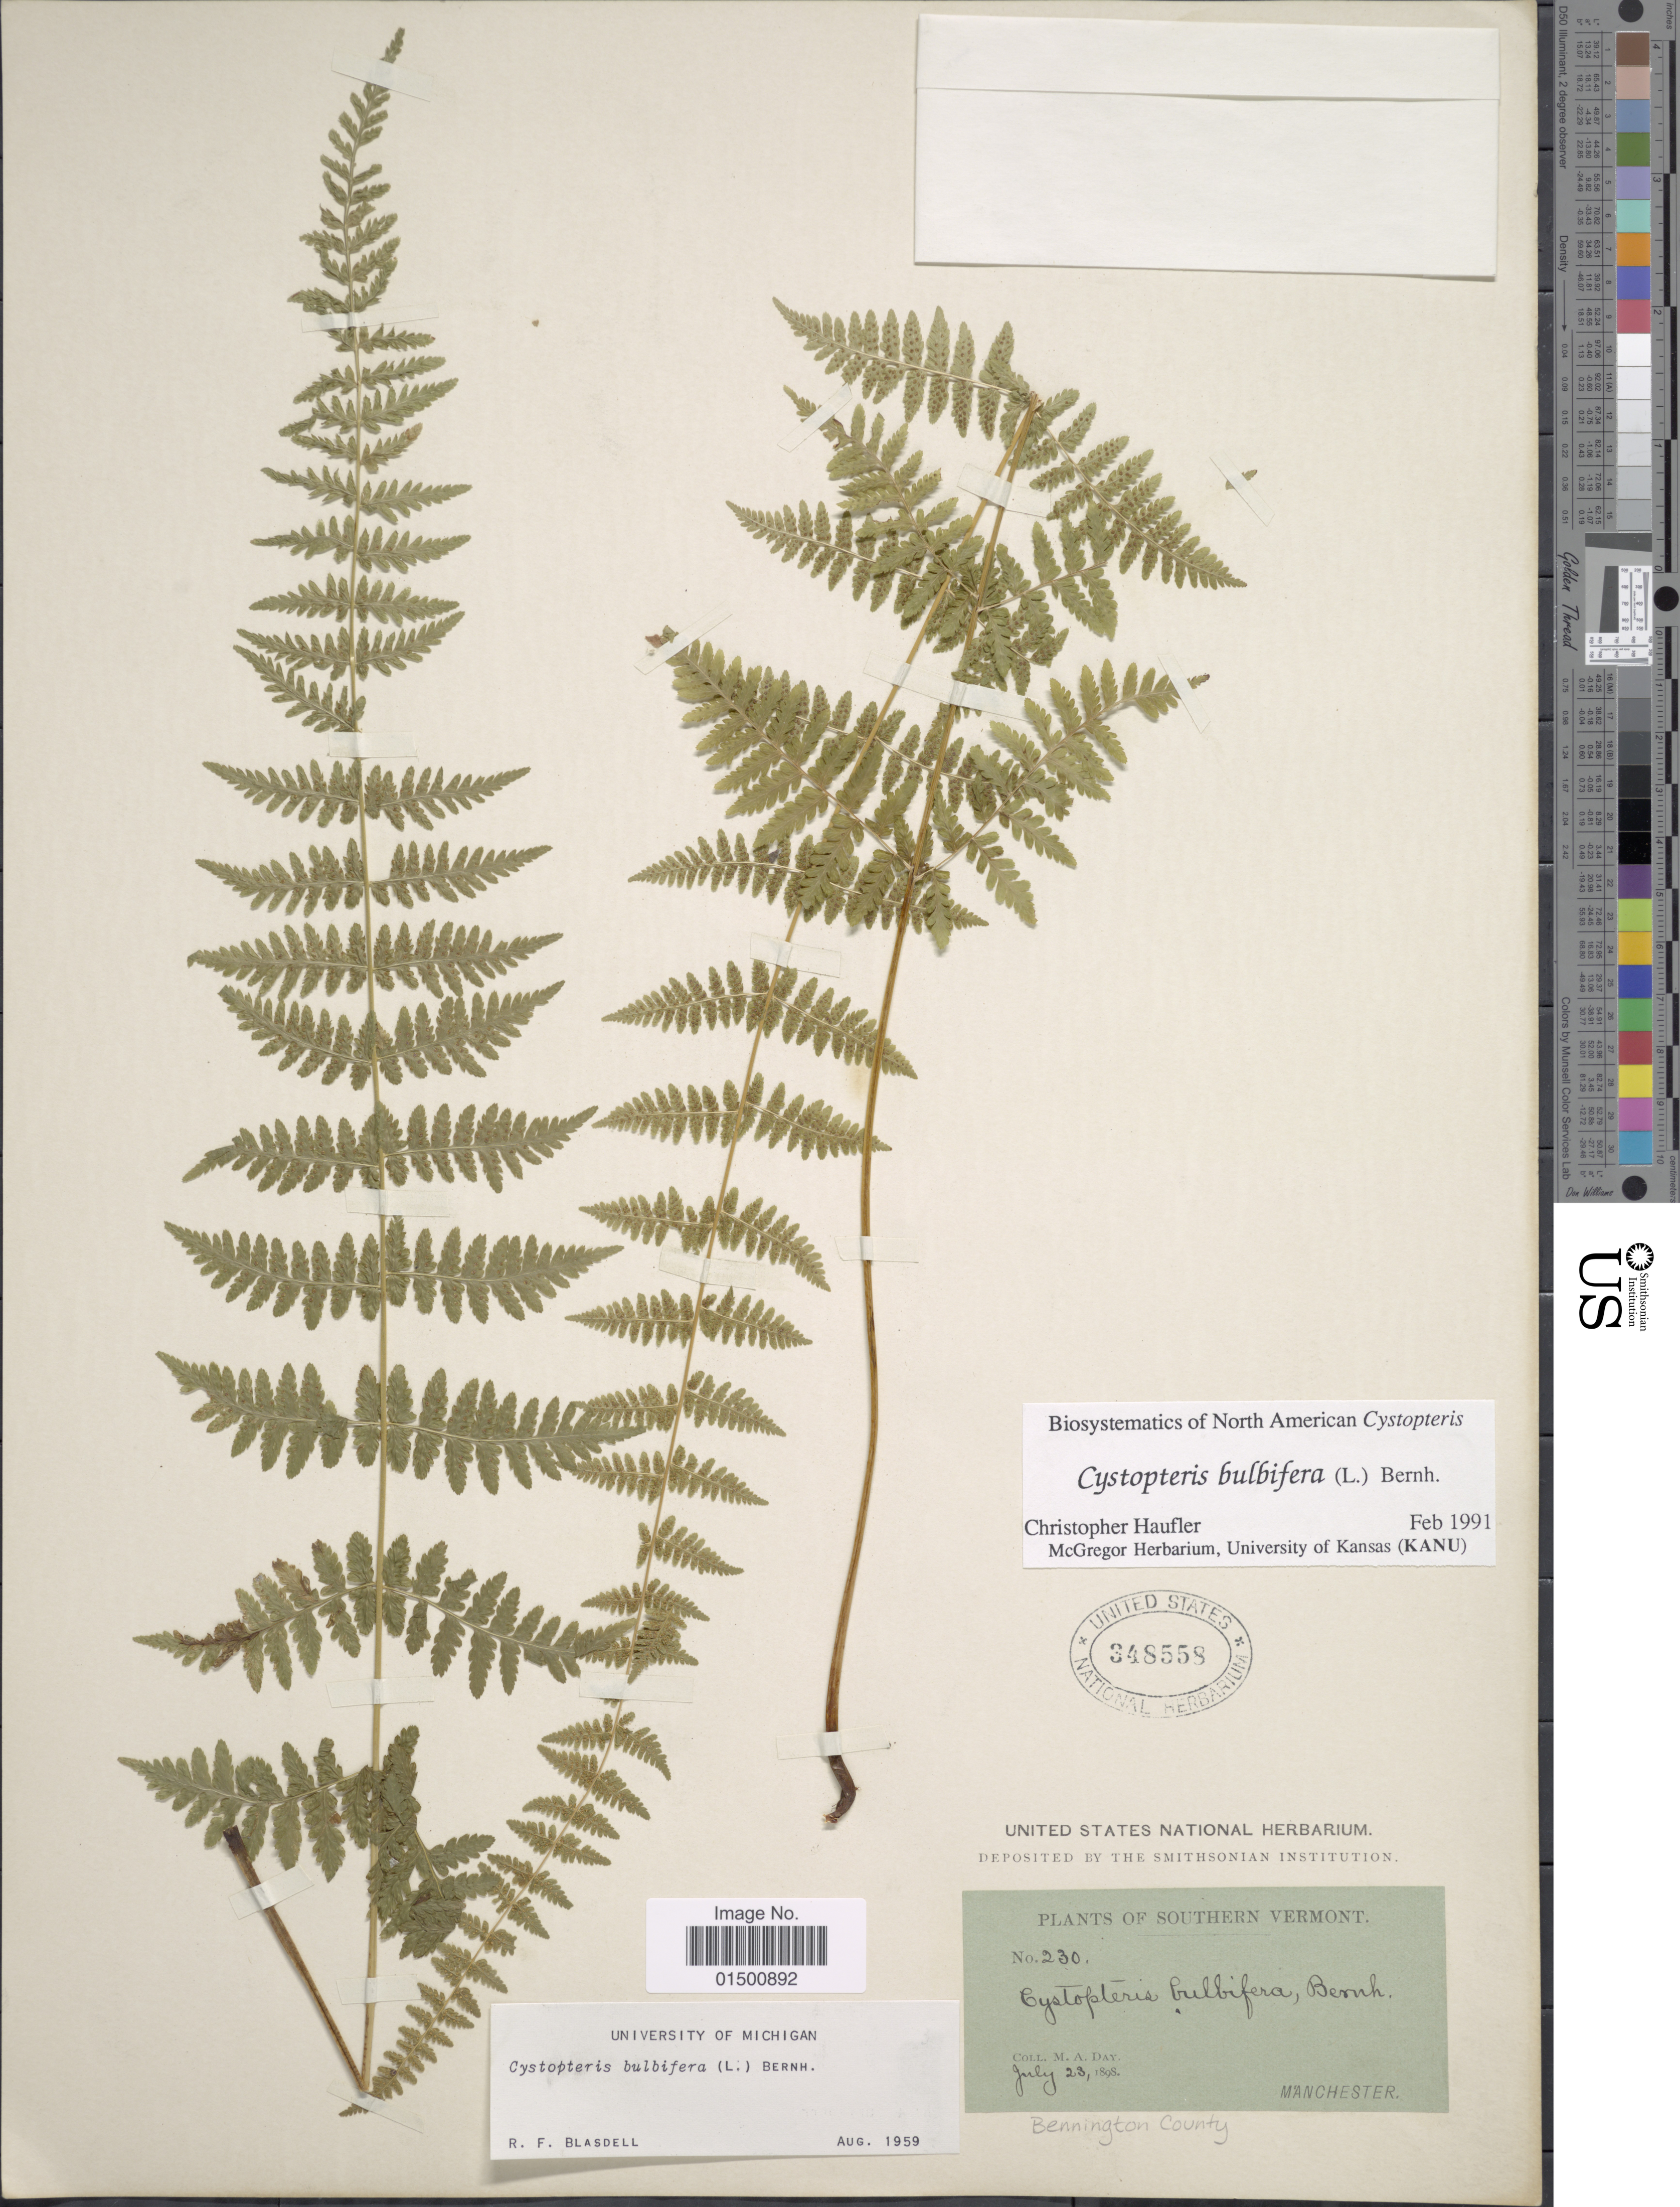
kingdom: Plantae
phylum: Tracheophyta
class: Polypodiopsida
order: Polypodiales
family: Cystopteridaceae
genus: Cystopteris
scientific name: Cystopteris bulbifera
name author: (L.) Bernh.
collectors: M. Day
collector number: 230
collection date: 1898-07-23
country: United States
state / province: Vermont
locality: Southern Vermont, Manchester, Bennington County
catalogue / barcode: US 348558